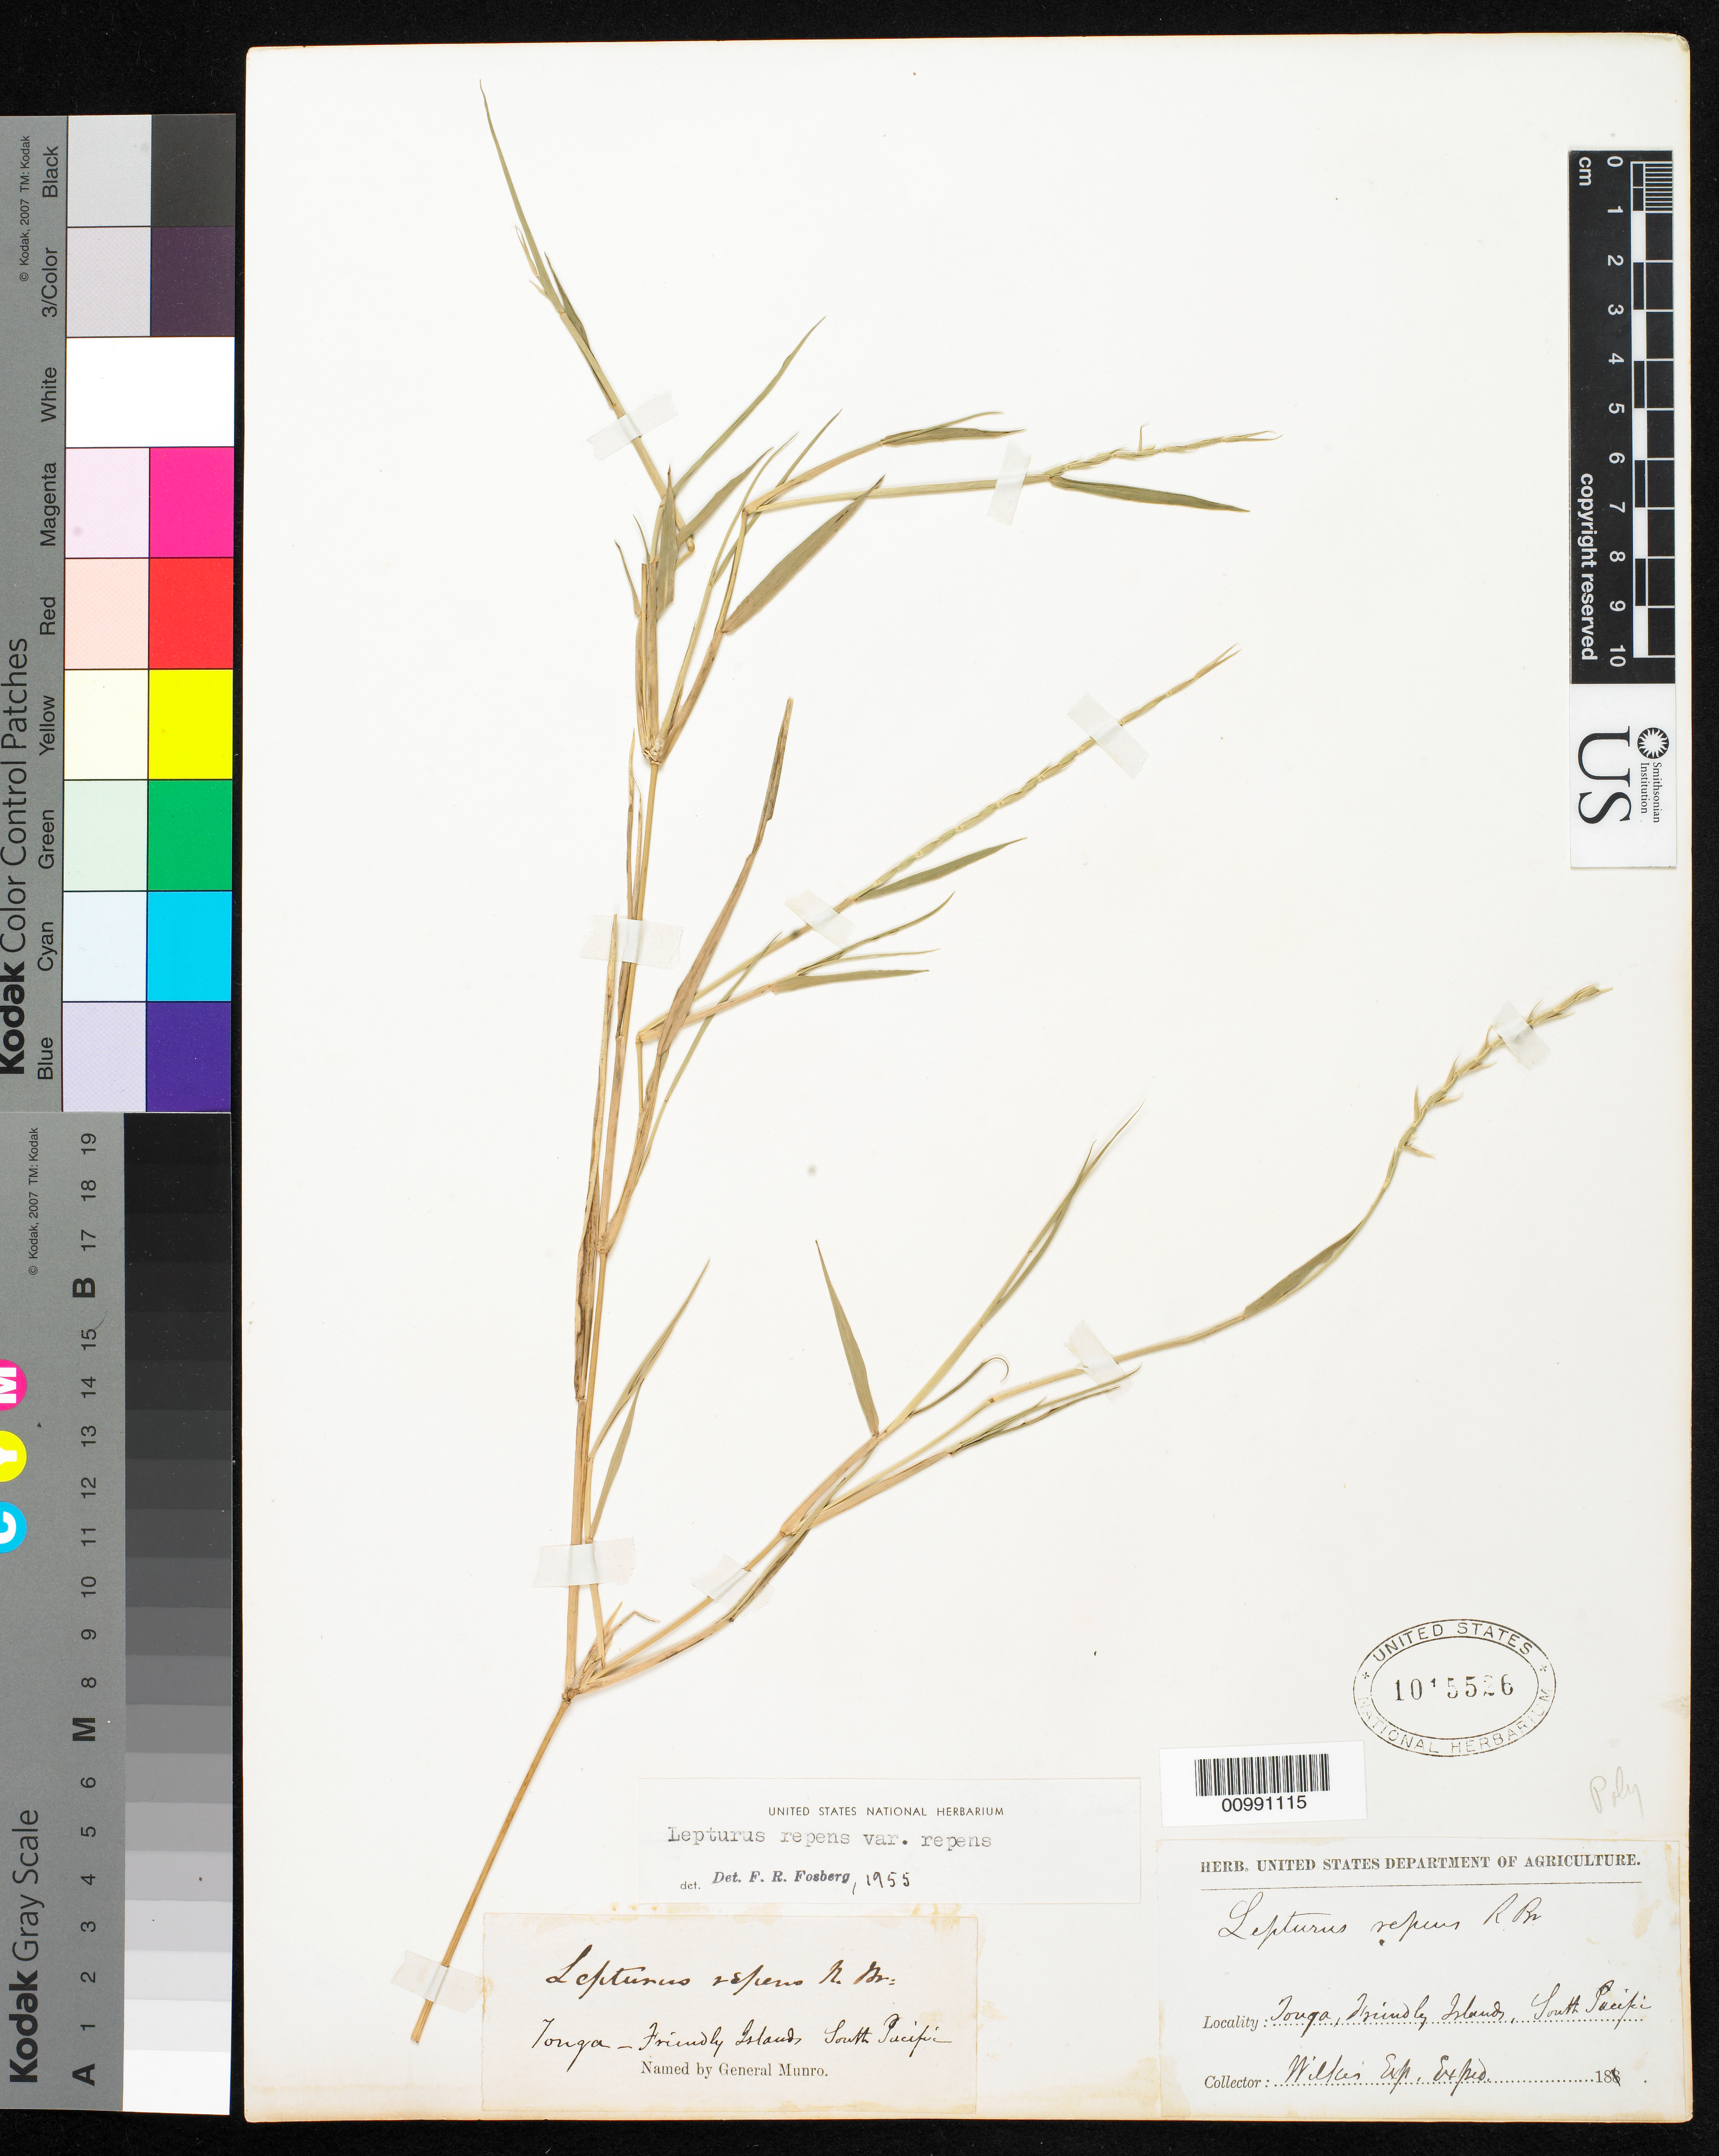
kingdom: Plantae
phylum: Tracheophyta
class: Liliopsida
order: Poales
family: Poaceae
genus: Lepturus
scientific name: Lepturus repens var. repens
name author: (J.R. Forst.) R. Br.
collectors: Wilkes Explor. Exped.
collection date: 1838/1842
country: Tonga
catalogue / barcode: US 10115526